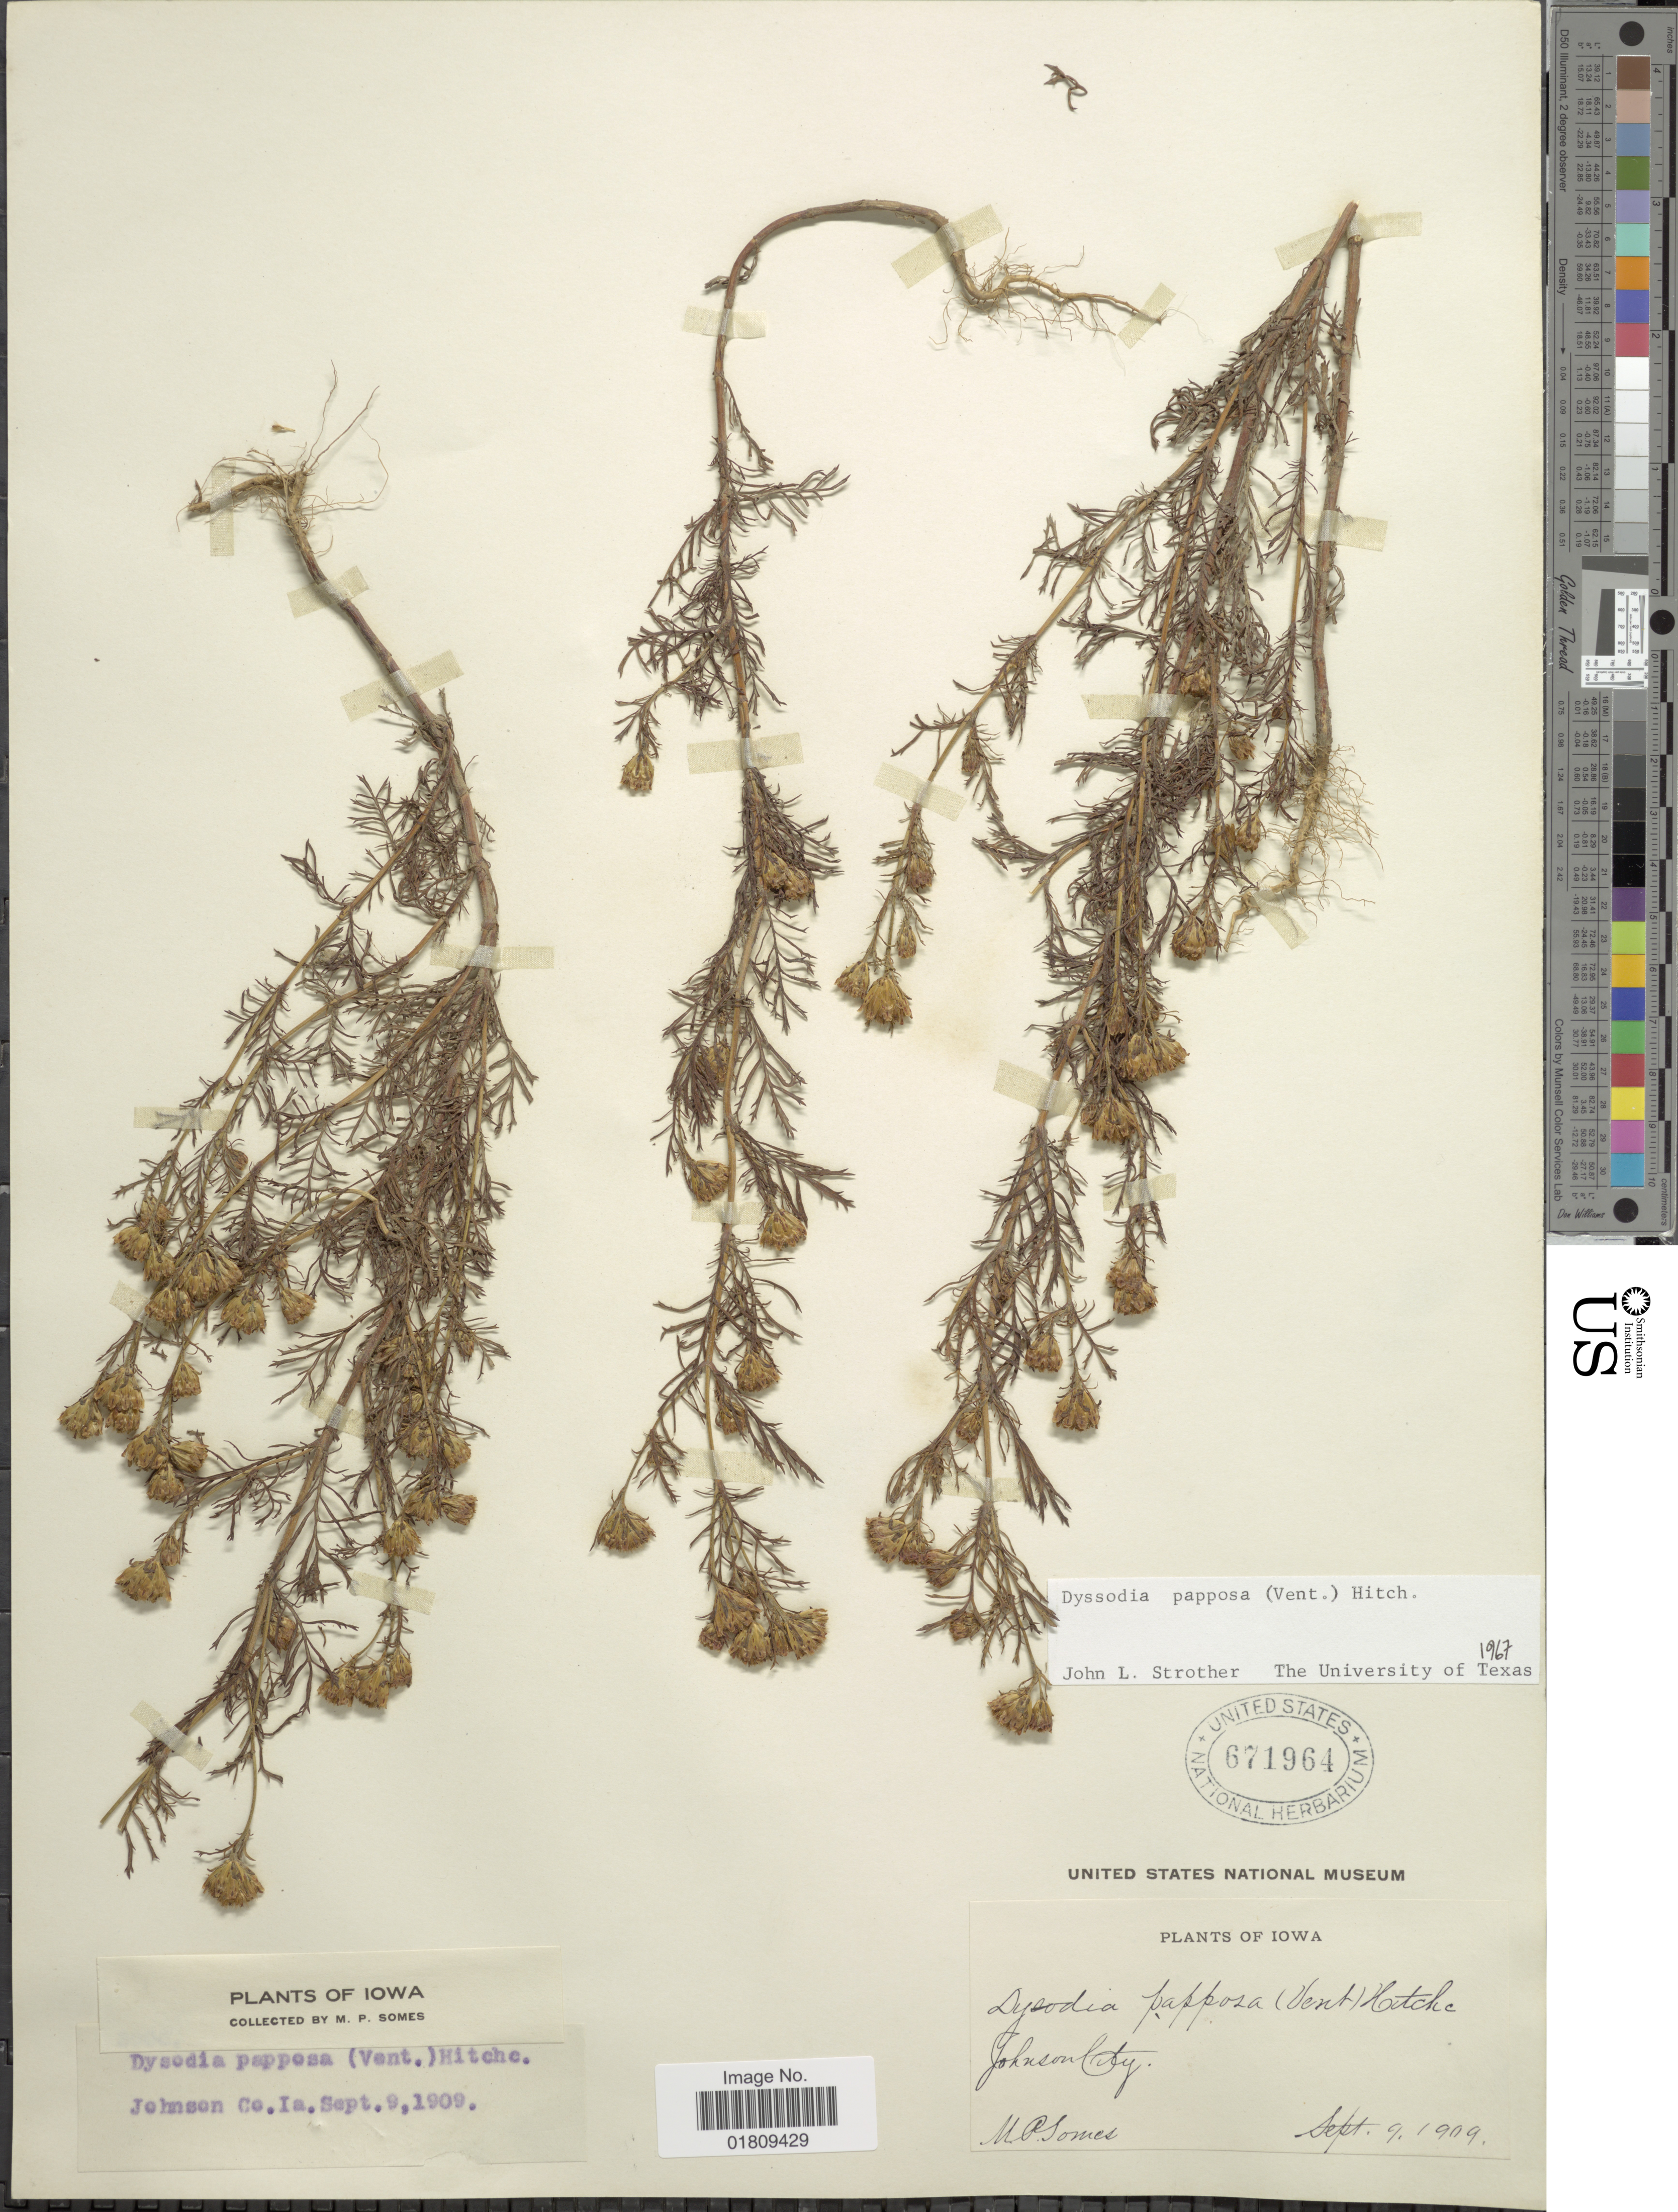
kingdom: Plantae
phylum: Tracheophyta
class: Magnoliopsida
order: Asterales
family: Asteraceae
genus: Dyssodia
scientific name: Dyssodia papposa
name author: (Vent.) Hitchc.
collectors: M. Somes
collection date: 1909-09-09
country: United States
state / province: Iowa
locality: JohnsonCo., Johnson City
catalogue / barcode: US 671964